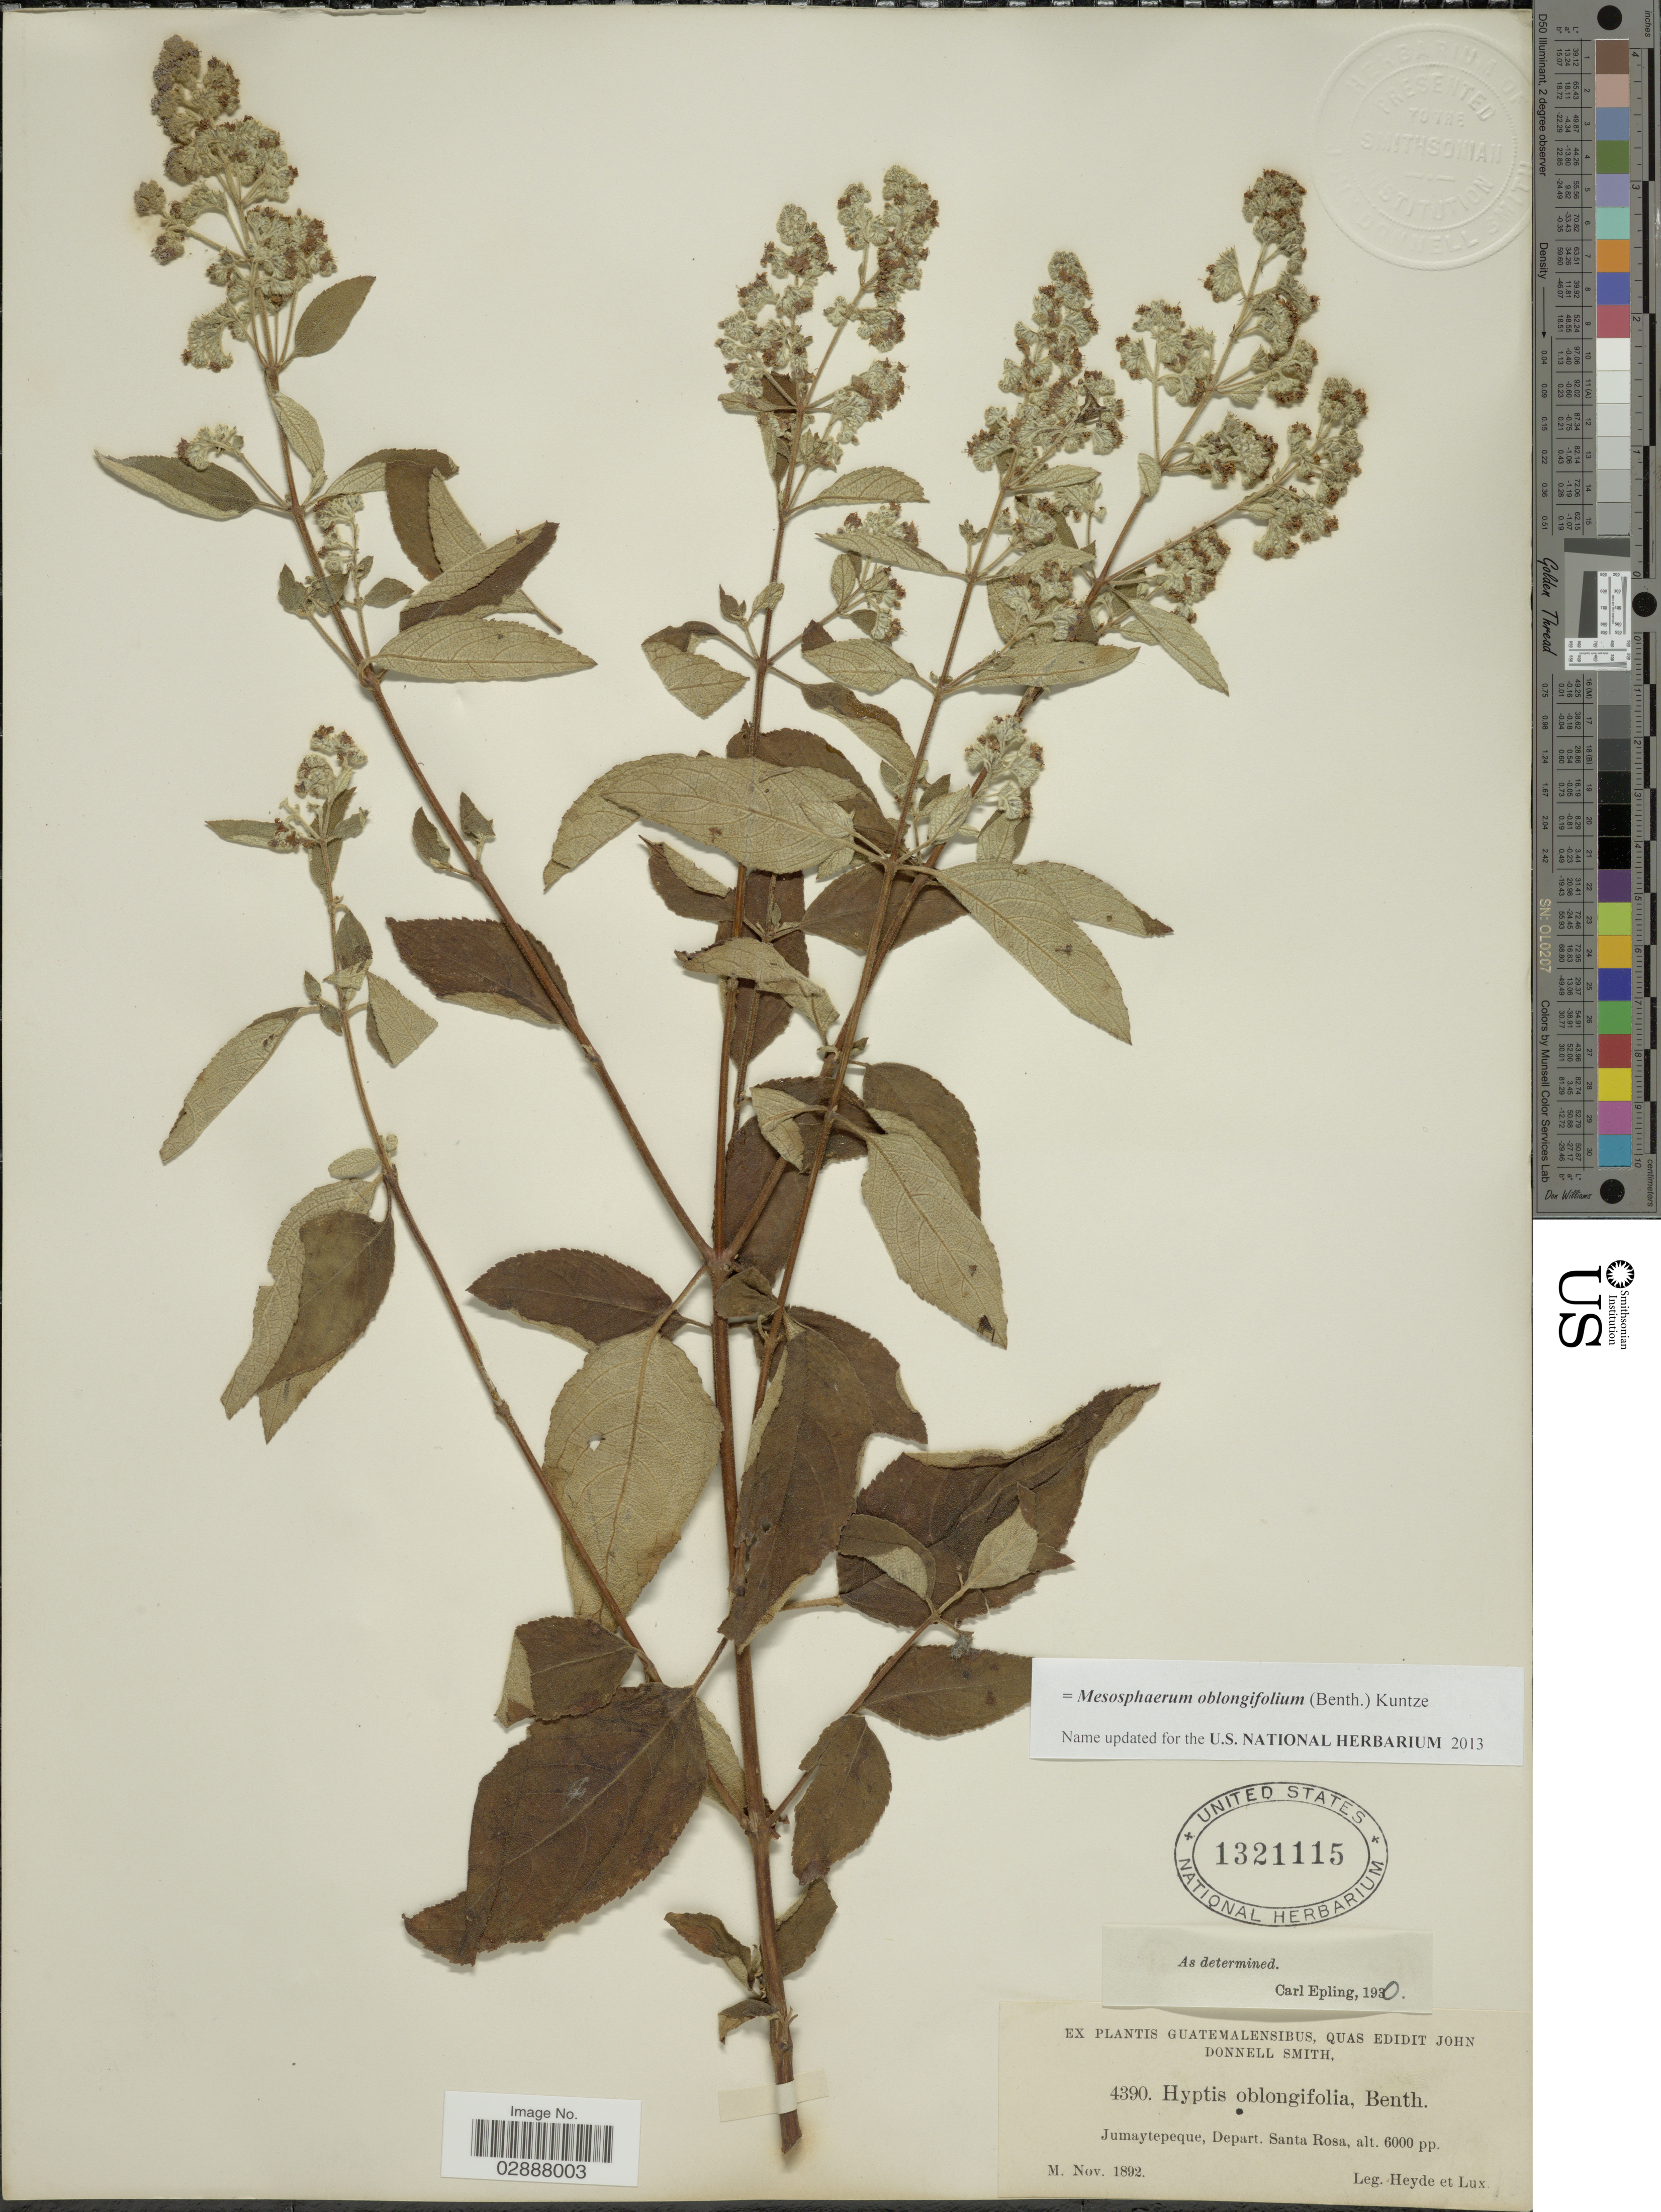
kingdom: Plantae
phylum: Tracheophyta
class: Magnoliopsida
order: Lamiales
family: Lamiaceae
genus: Mesosphaerum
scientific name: Mesosphaerum oblongifolium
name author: (Benth.) Kuntze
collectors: Heyde & Lux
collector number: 4390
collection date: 1892-11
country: Guatemala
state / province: Santa Rosa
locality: Jumaytepeque, Depart. Santa Rosa.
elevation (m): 1829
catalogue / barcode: US 1321115